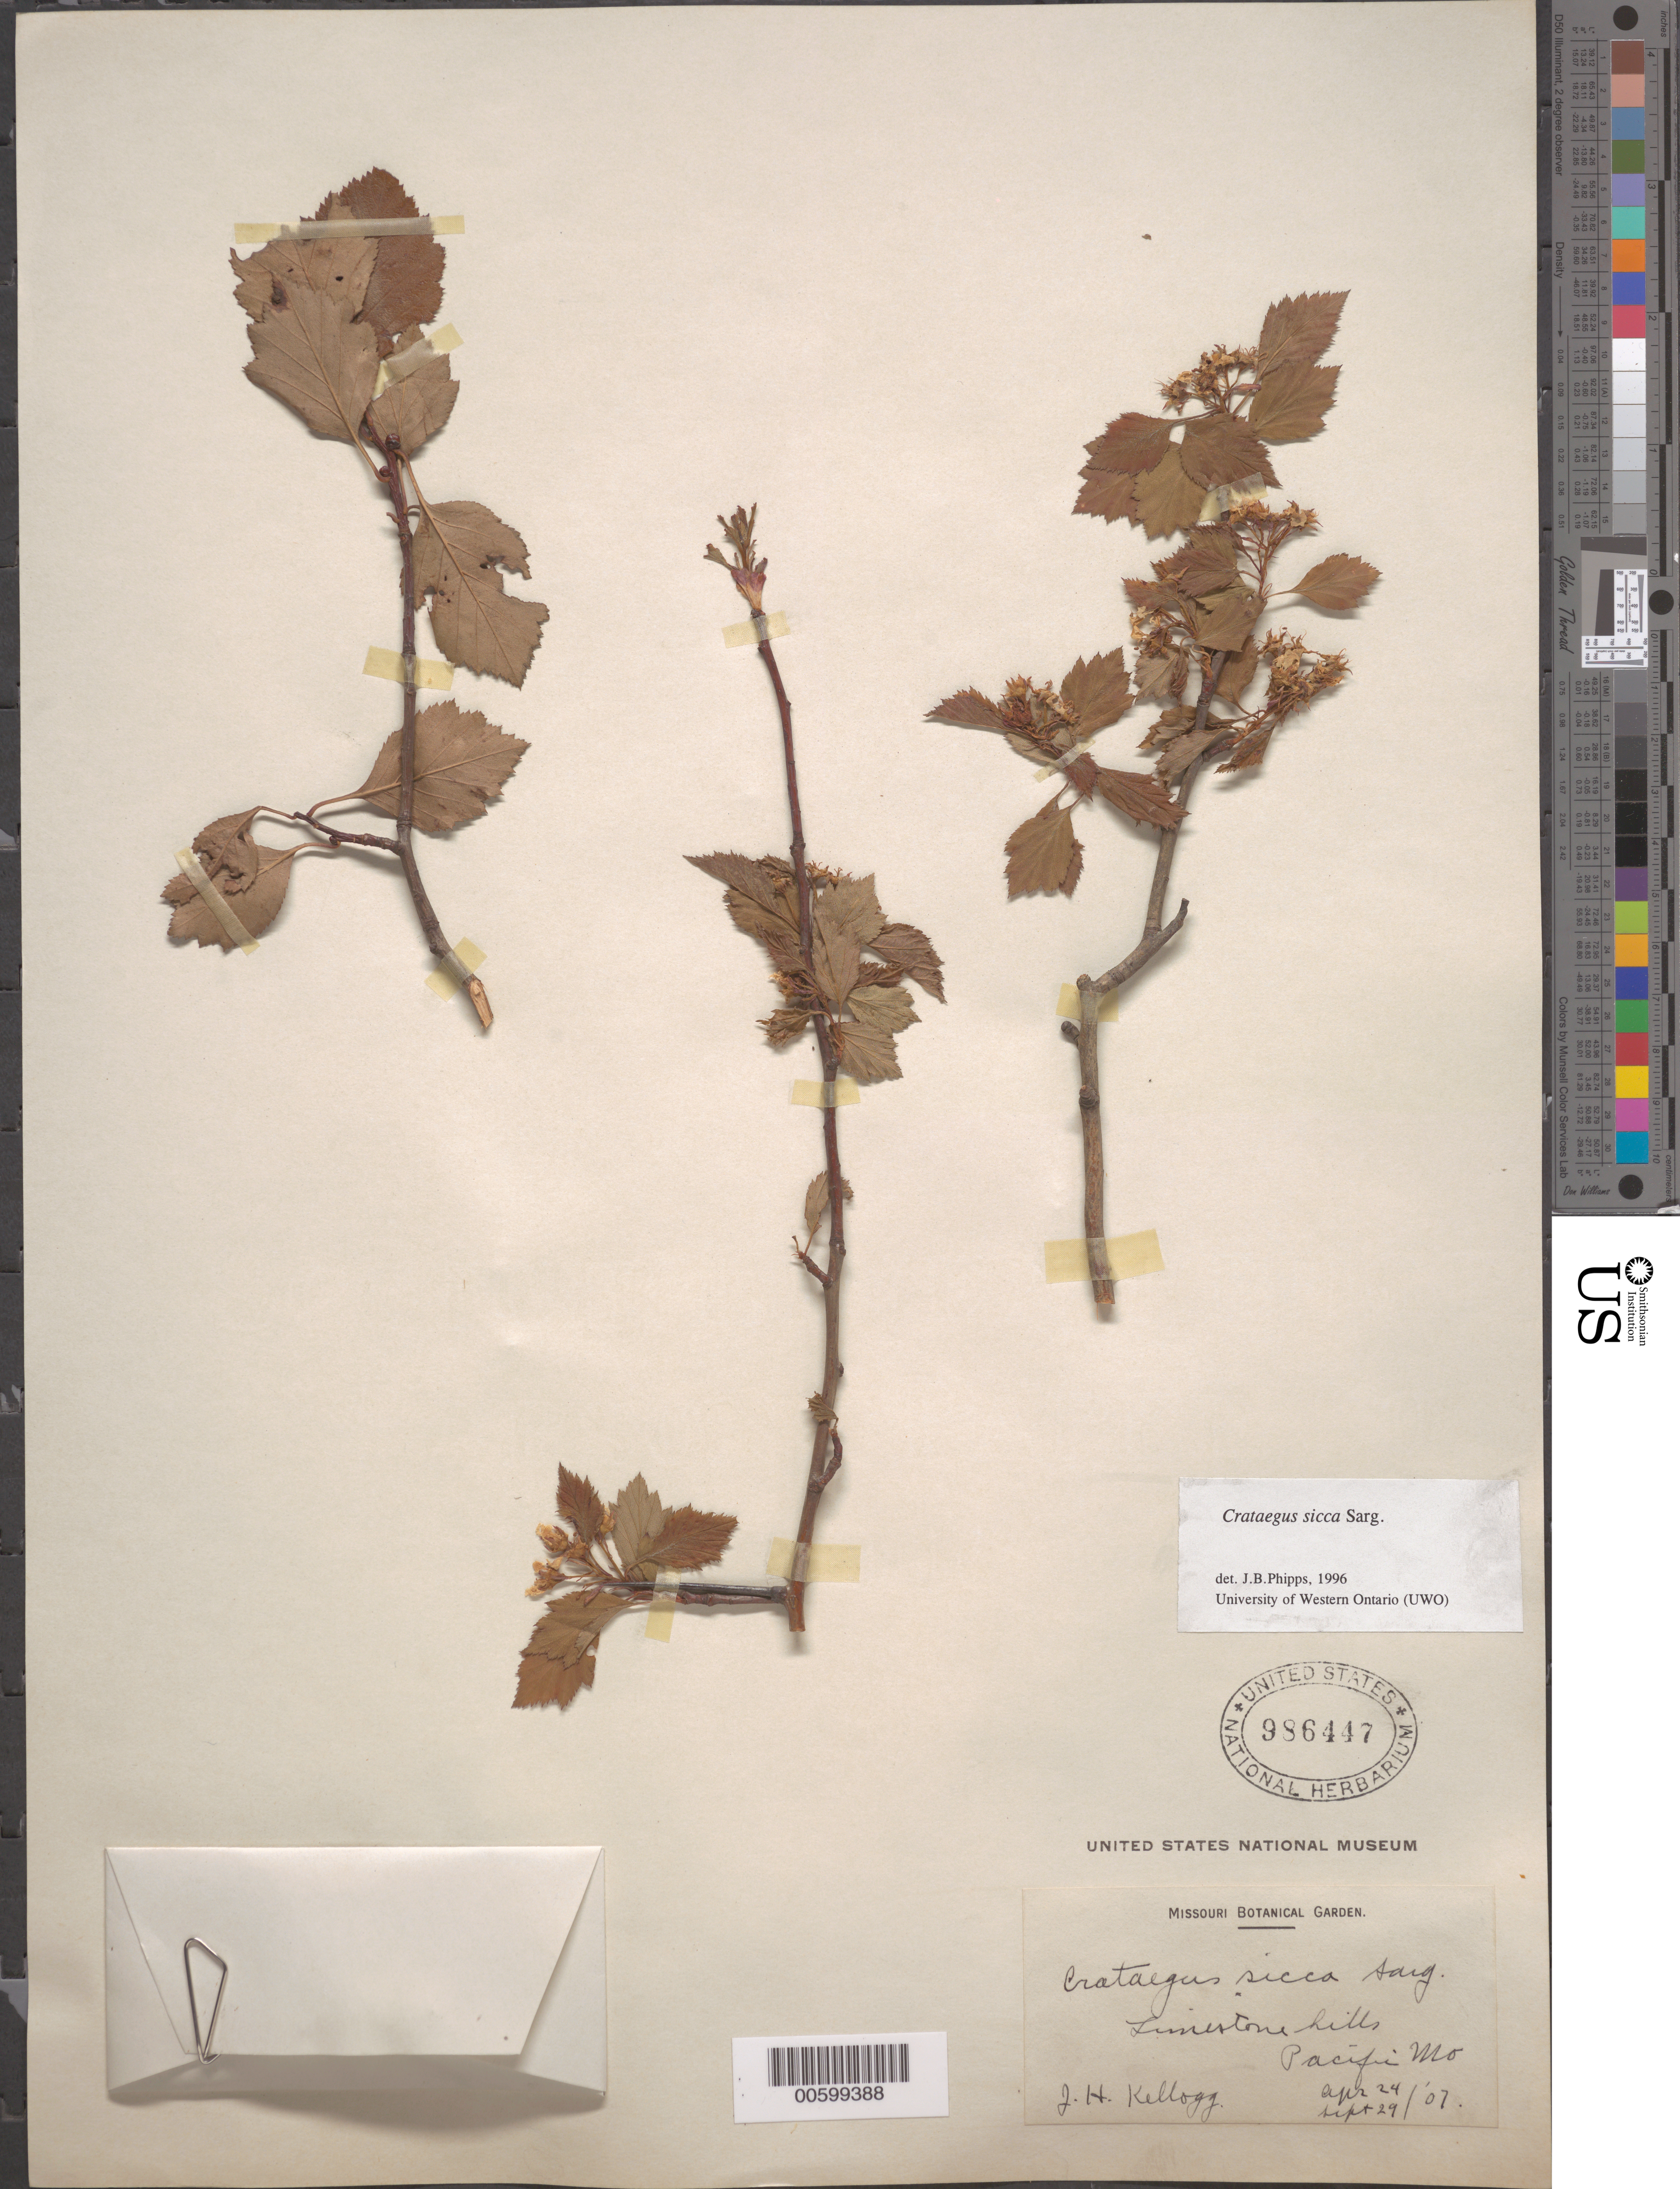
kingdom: Plantae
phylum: Tracheophyta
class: Magnoliopsida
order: Rosales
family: Rosaceae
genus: Crataegus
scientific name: Crataegus sicca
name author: Sarg.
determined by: Phipps, James B., (UWO), University of Western Ontario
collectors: J. H. Kellogg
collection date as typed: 24 Apr 1907 and 29 Sep 1907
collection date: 1907-04-24,1907-09-29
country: United States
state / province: Missouri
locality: Pacific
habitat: Limestone hills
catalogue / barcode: US 986447